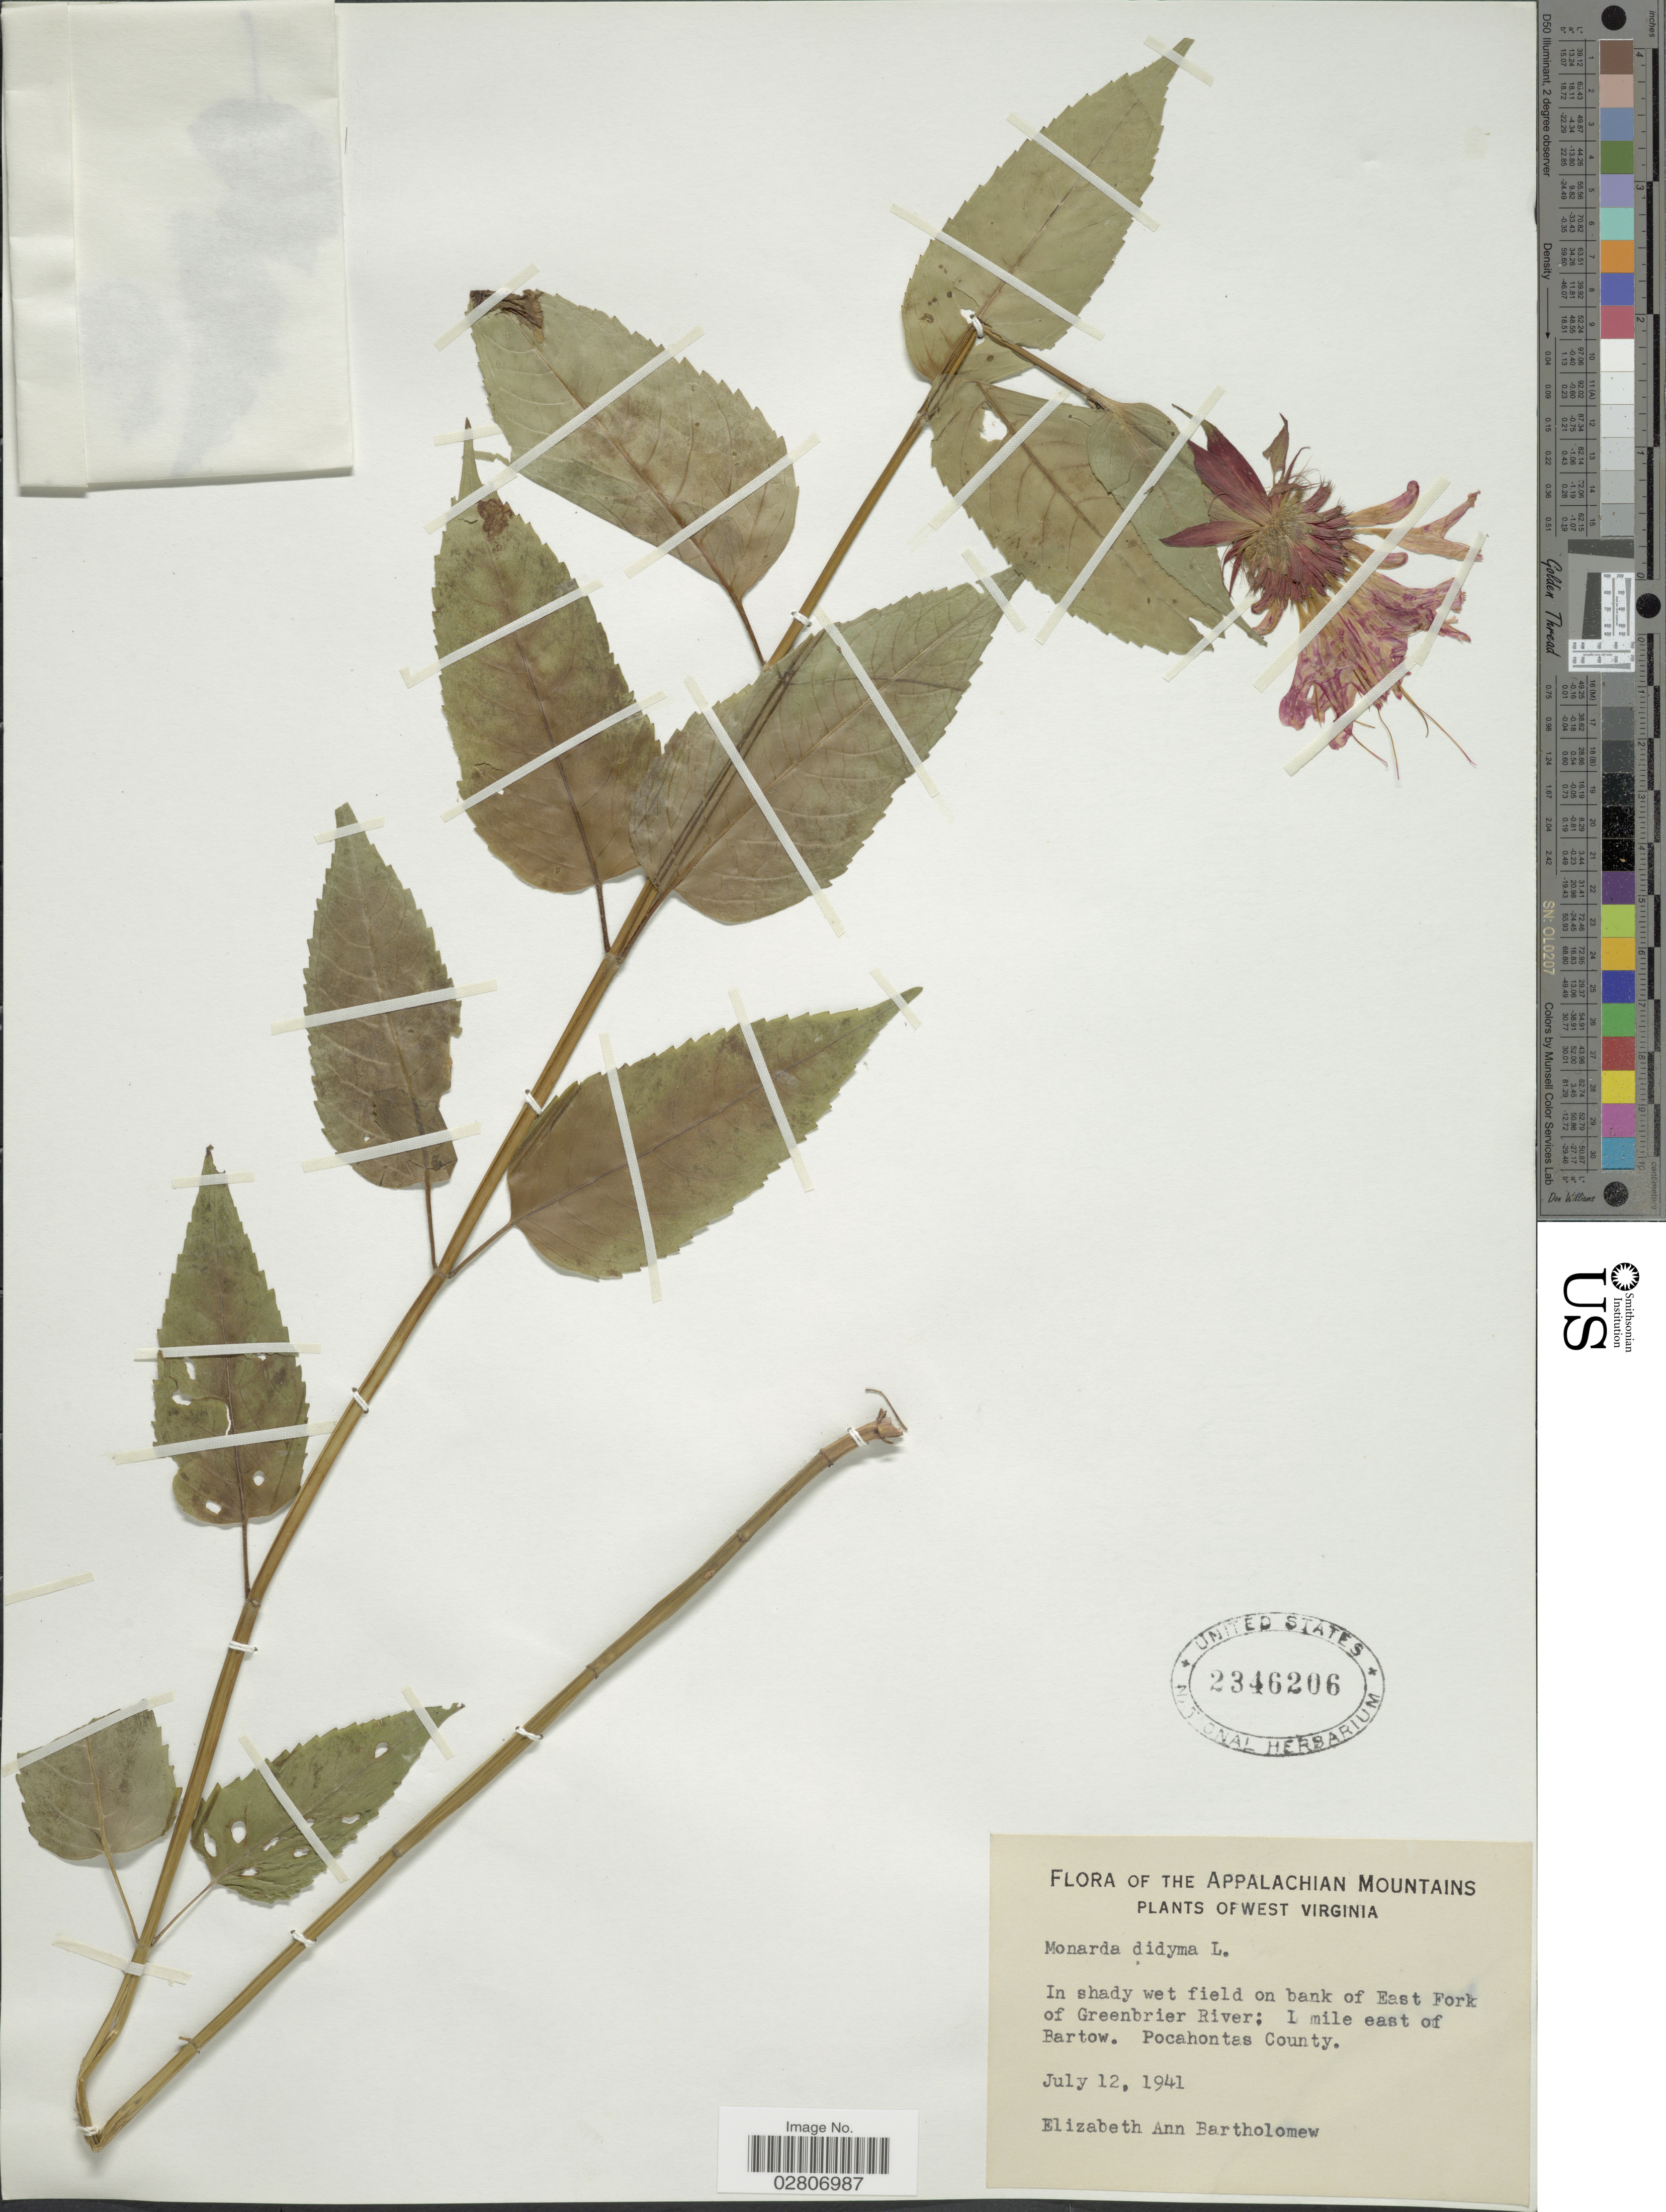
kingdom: Plantae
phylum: Tracheophyta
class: Magnoliopsida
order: Lamiales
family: Lamiaceae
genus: Monarda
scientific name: Monarda didyma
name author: L.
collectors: E. Bartholomew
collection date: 1941-07-12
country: United States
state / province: West Virginia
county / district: Pocahontas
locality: Appalachian Mountains. In shady wet field on bank of East Fork of Greenbrier River; 1 mile east of Bartow. Pocahontas County.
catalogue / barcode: US 2346206